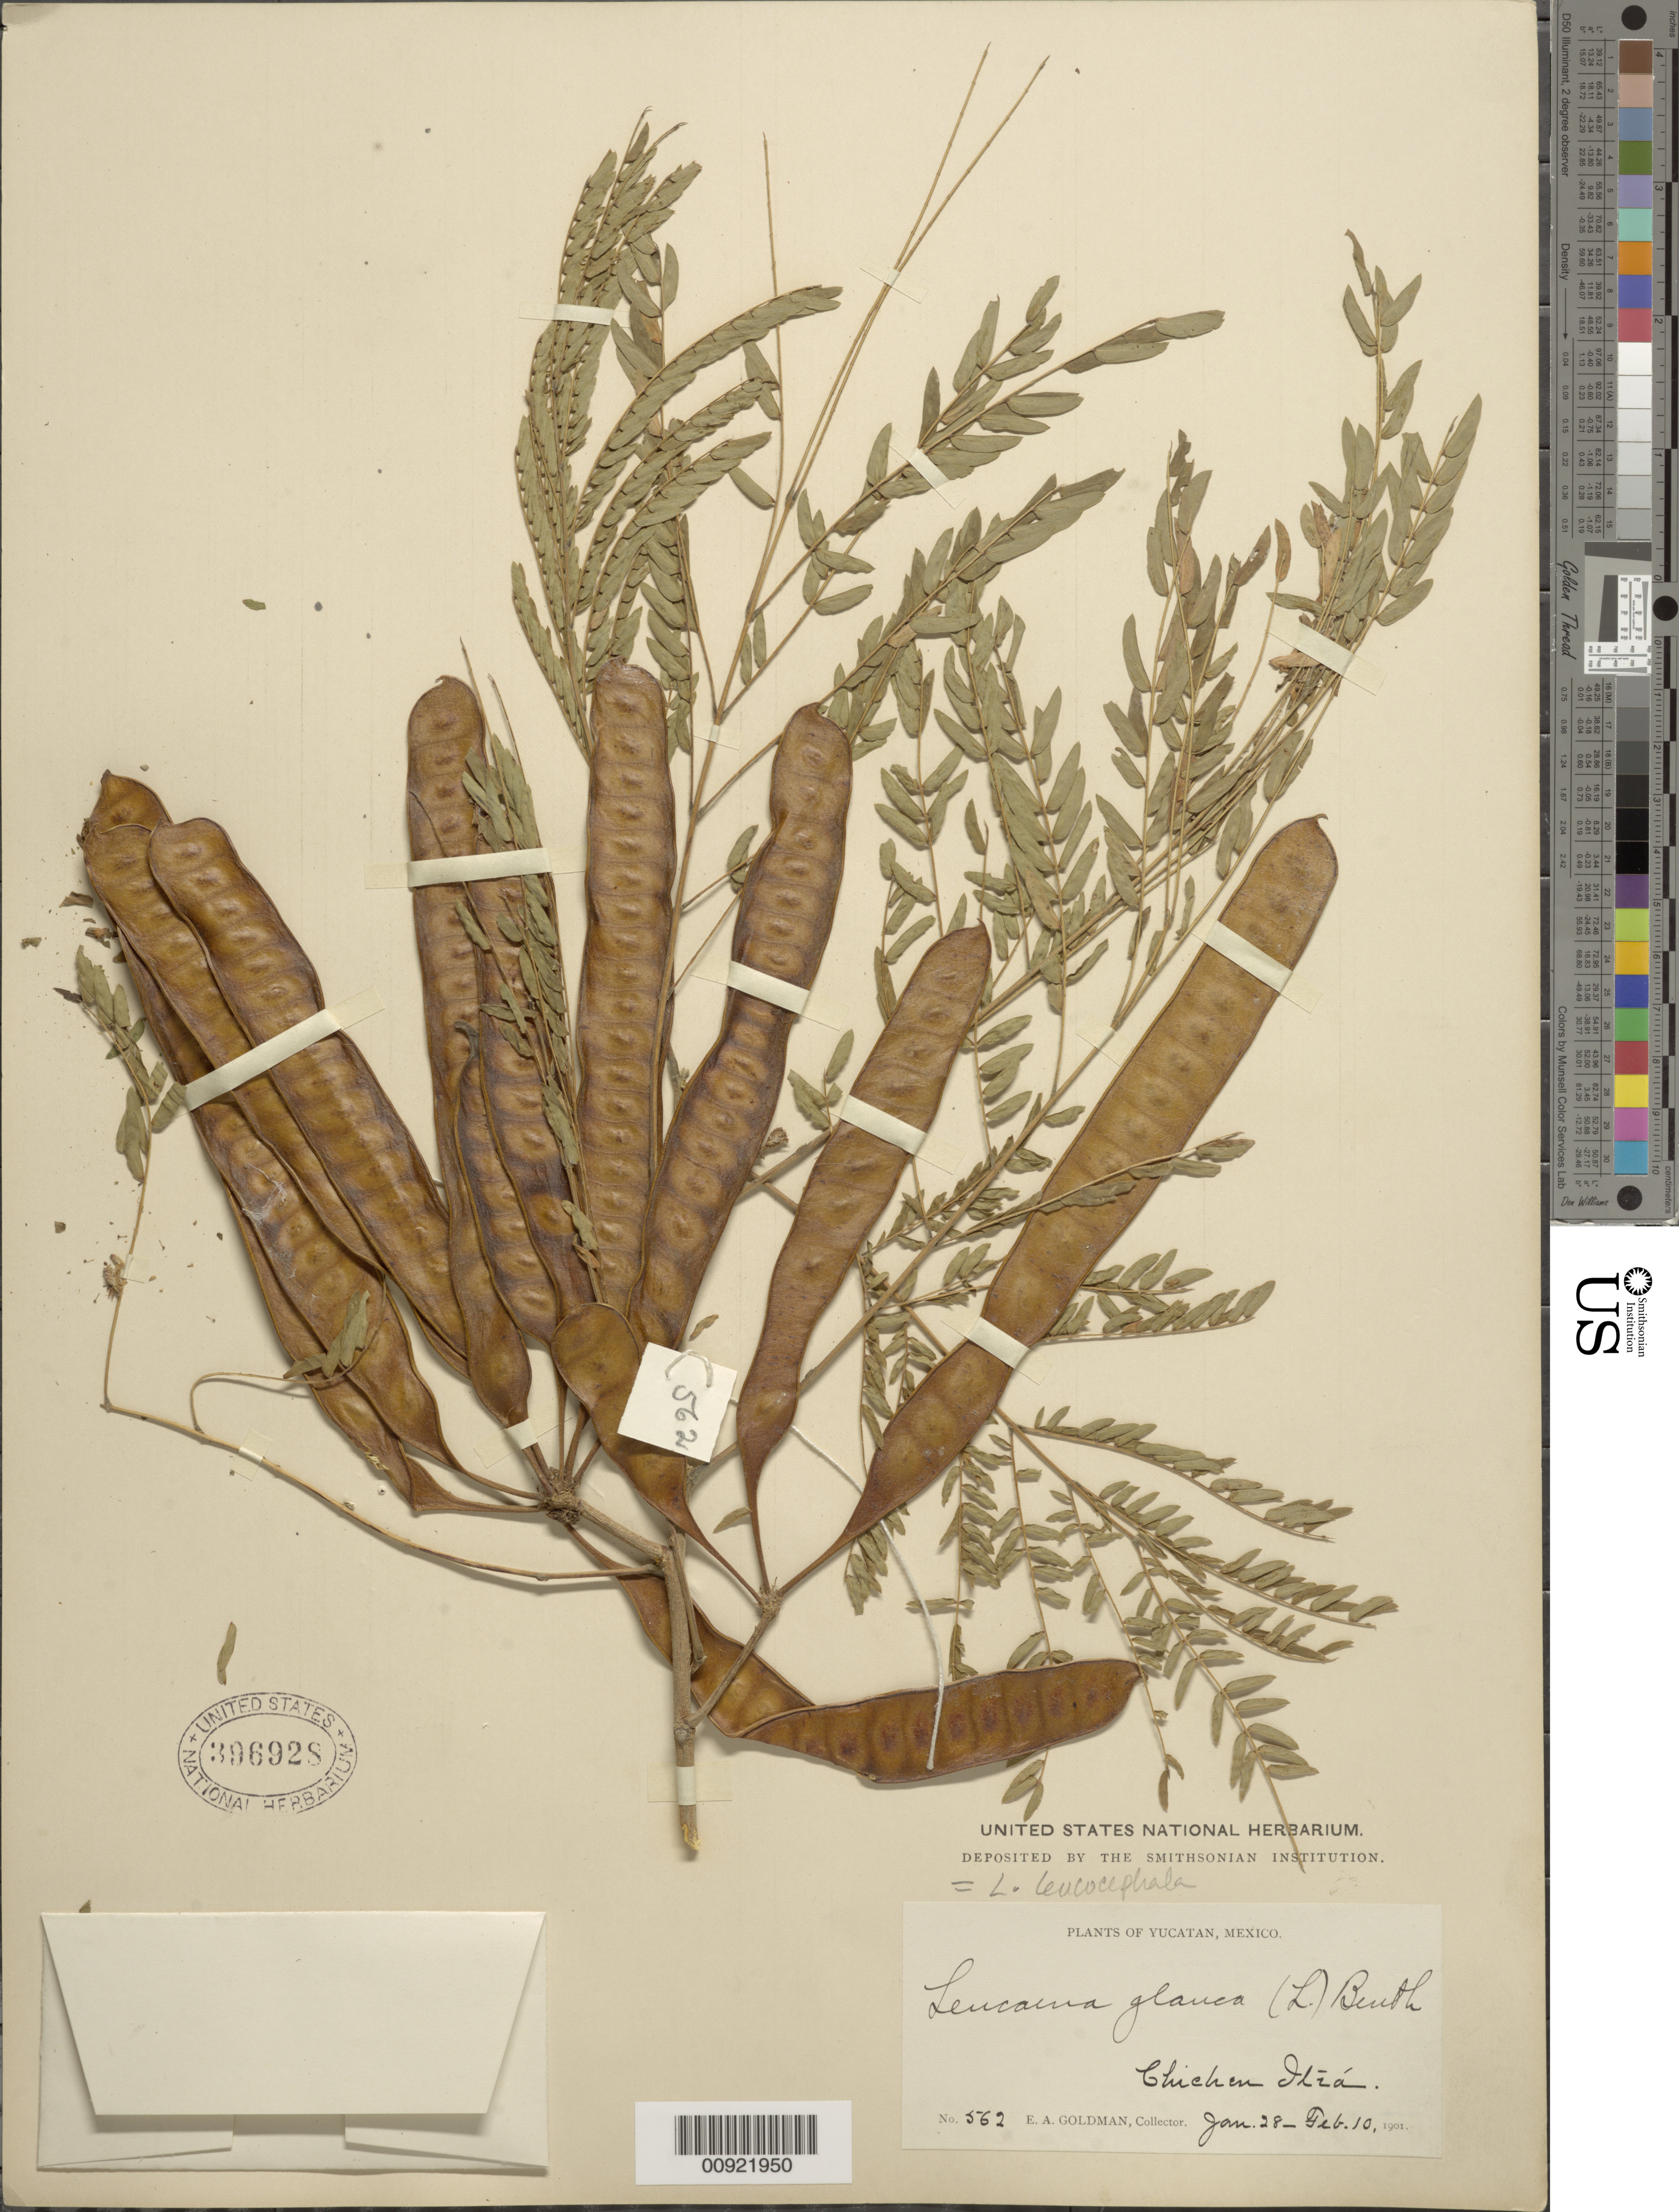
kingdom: Plantae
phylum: Tracheophyta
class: Magnoliopsida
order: Fabales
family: Fabaceae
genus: Leucaena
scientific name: Leucaena leucocephala subsp. leucocephala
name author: (Lam.) de Wit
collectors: E. A. Goldman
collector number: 562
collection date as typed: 28 Jan 1901 to 10 Feb 1901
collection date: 1901-01-28/1901-02-10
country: Mexico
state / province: Yucatán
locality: Chichen Itzá.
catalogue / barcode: US 396928